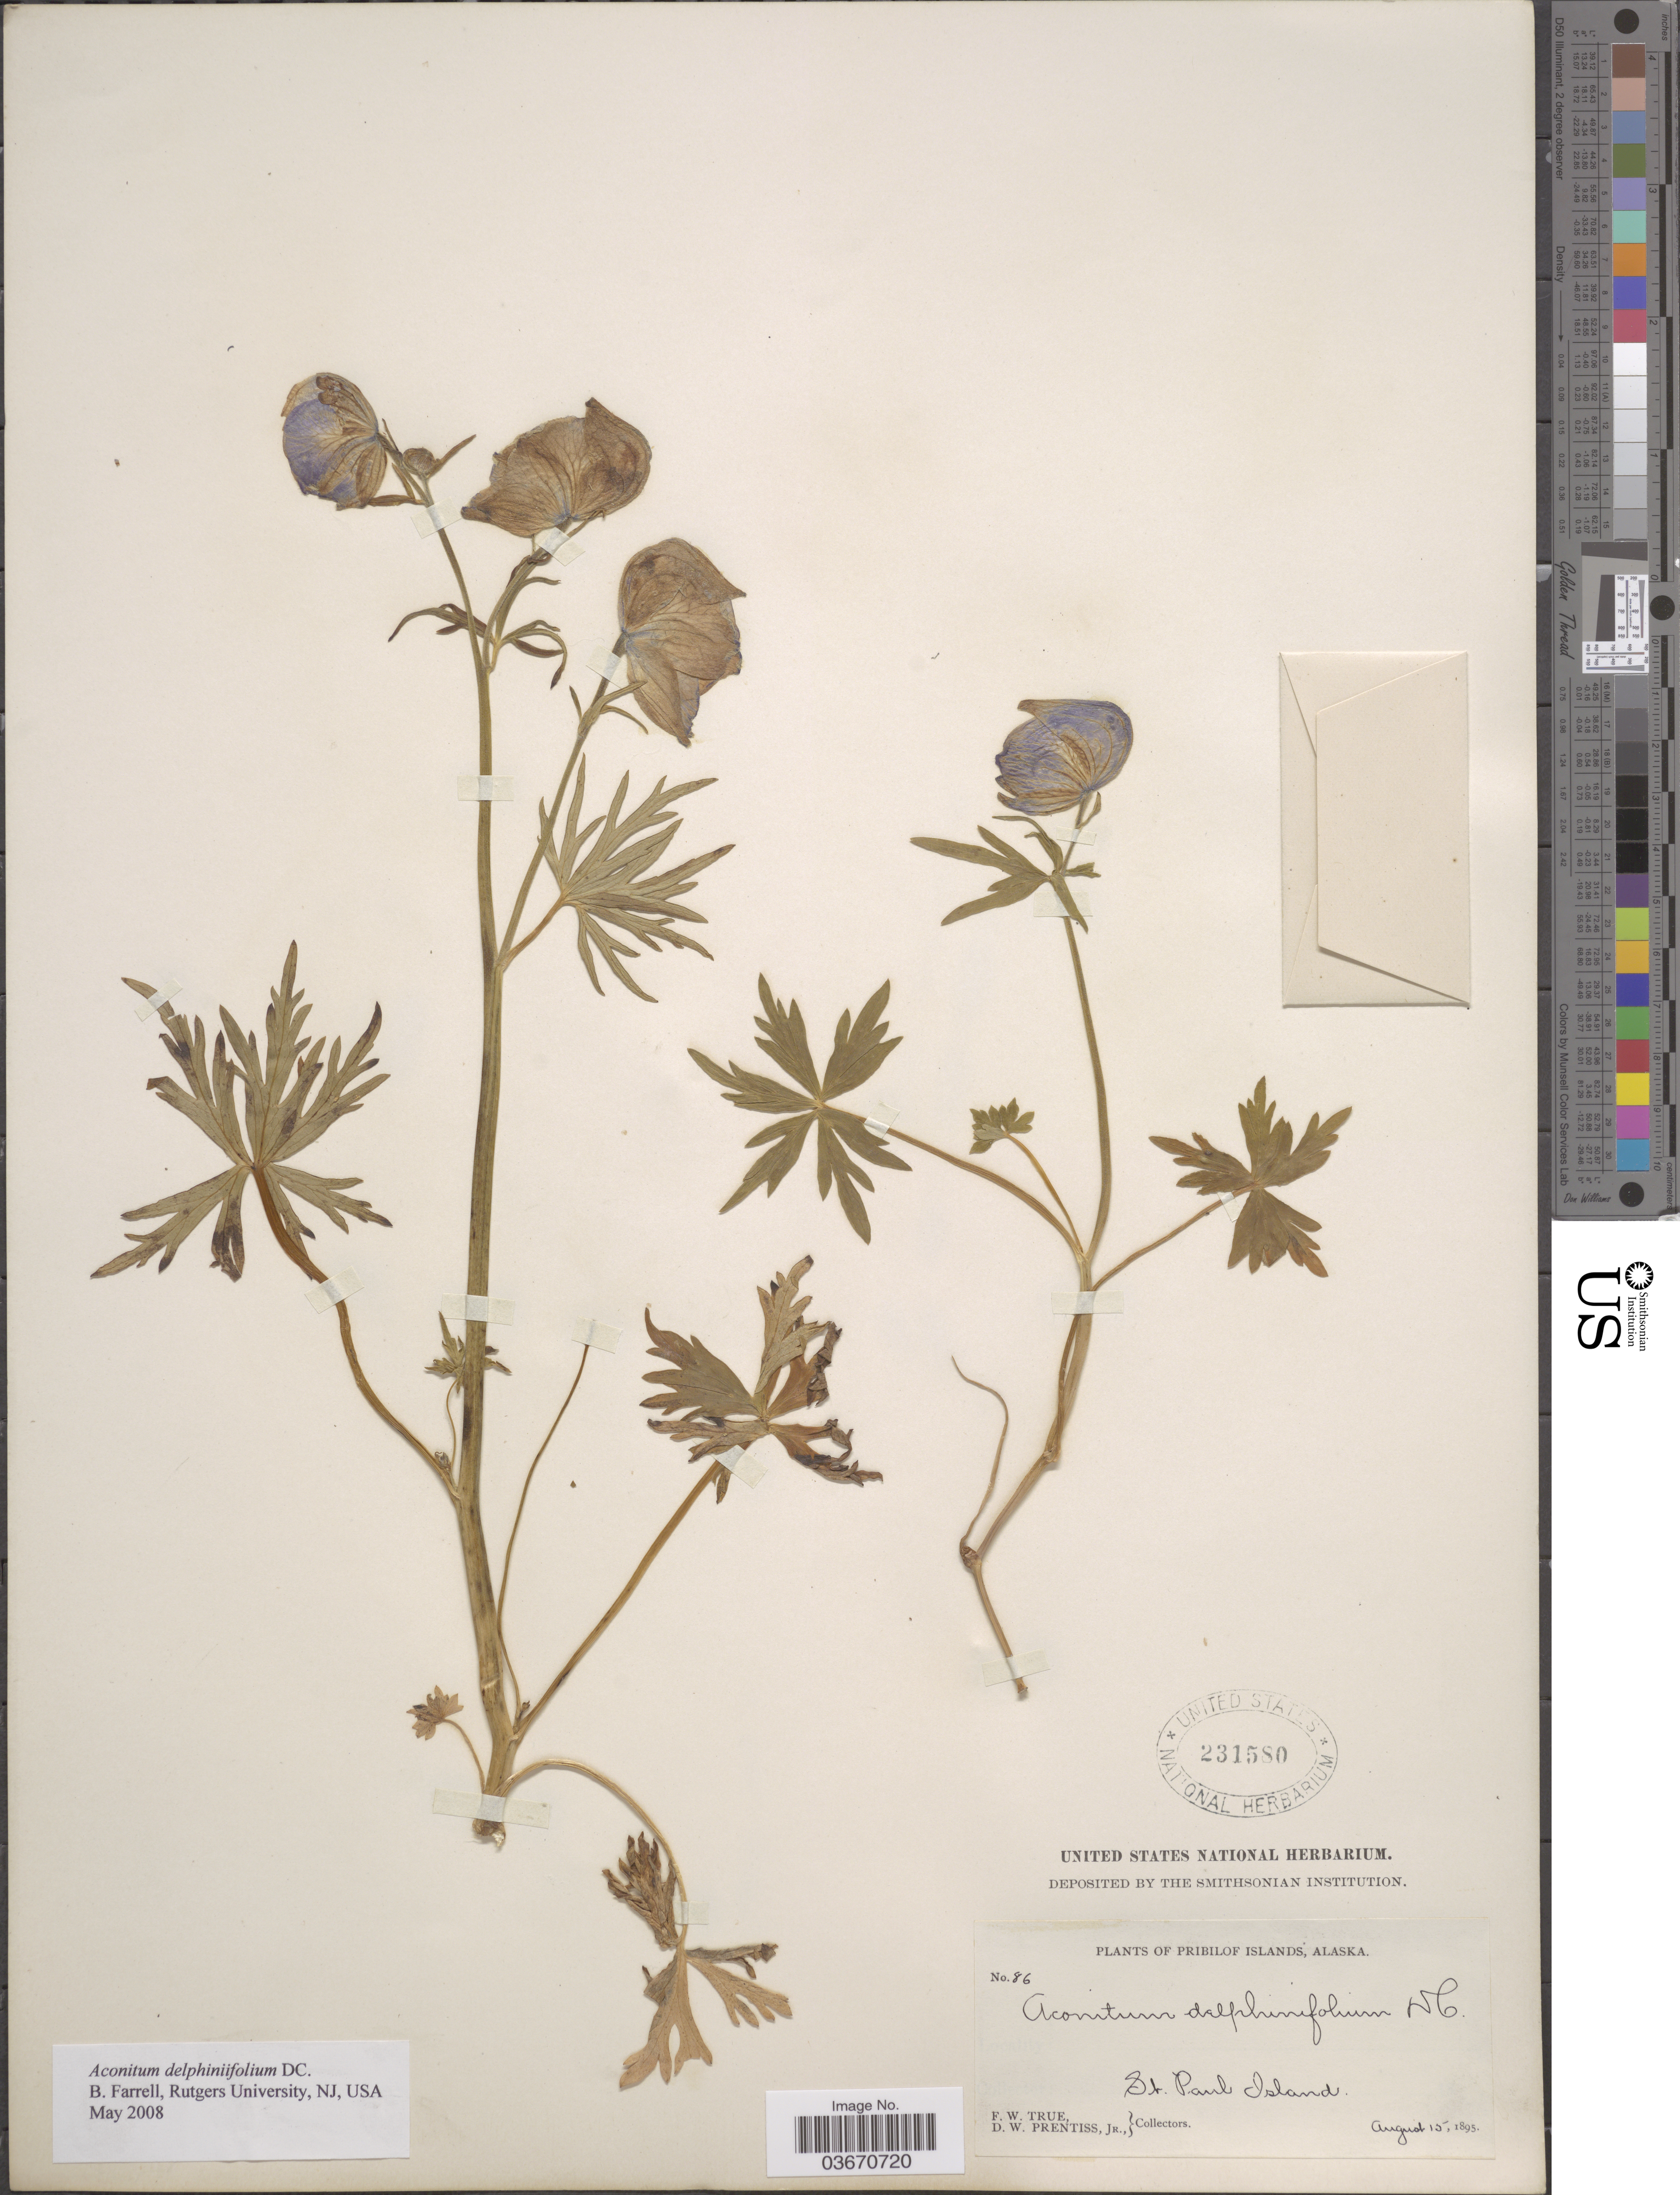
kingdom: Plantae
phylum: Tracheophyta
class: Magnoliopsida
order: Ranunculales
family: Ranunculaceae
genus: Aconitum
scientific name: Aconitum delphinifolium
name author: DC.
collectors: F. True & D. Prentiss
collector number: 86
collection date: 1895-08-15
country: United States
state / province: Alaska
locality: Pribilof Islands. St. Paul Island.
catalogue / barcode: US 231580